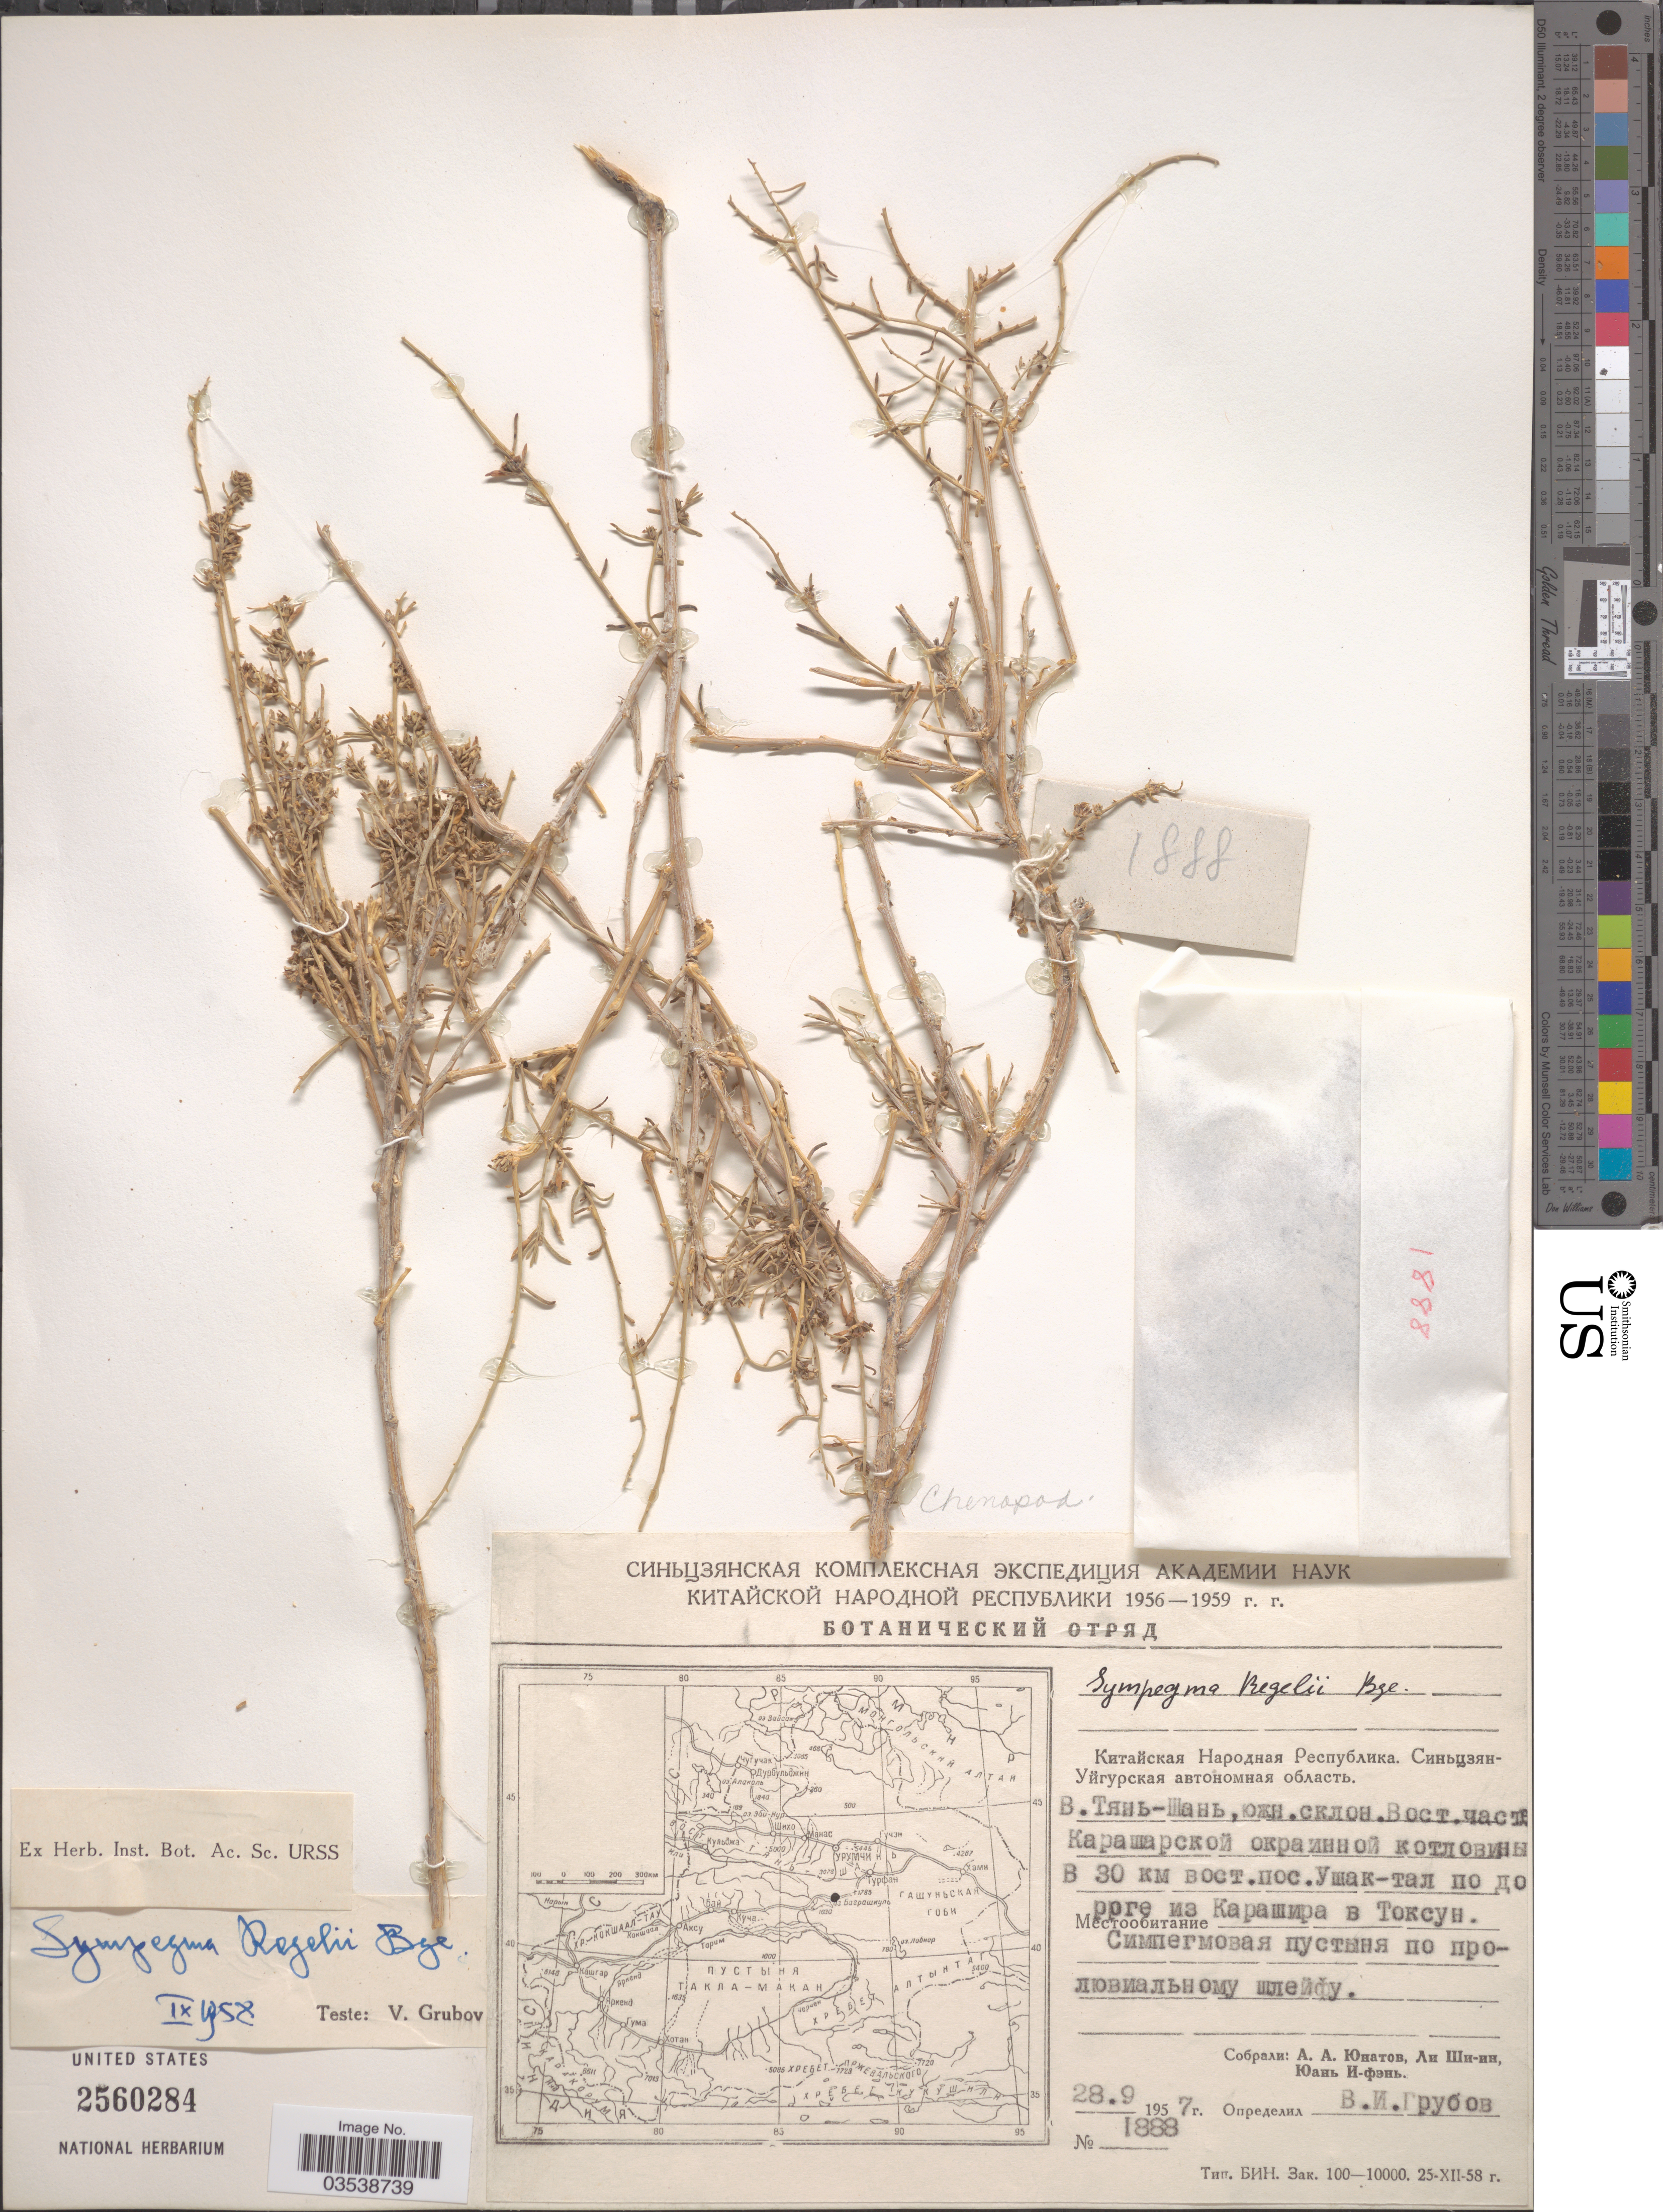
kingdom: Plantae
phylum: Tracheophyta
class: Magnoliopsida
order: Caryophyllales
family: Amaranthaceae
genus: Sympegma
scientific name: Sympegma regelii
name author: Bunge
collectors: A. Unatov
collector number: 1888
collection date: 1957-09-28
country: China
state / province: Xinjiang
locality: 30 km E of Uxxaktal on the road from Karashar to Toksun.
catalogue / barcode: US 2560284